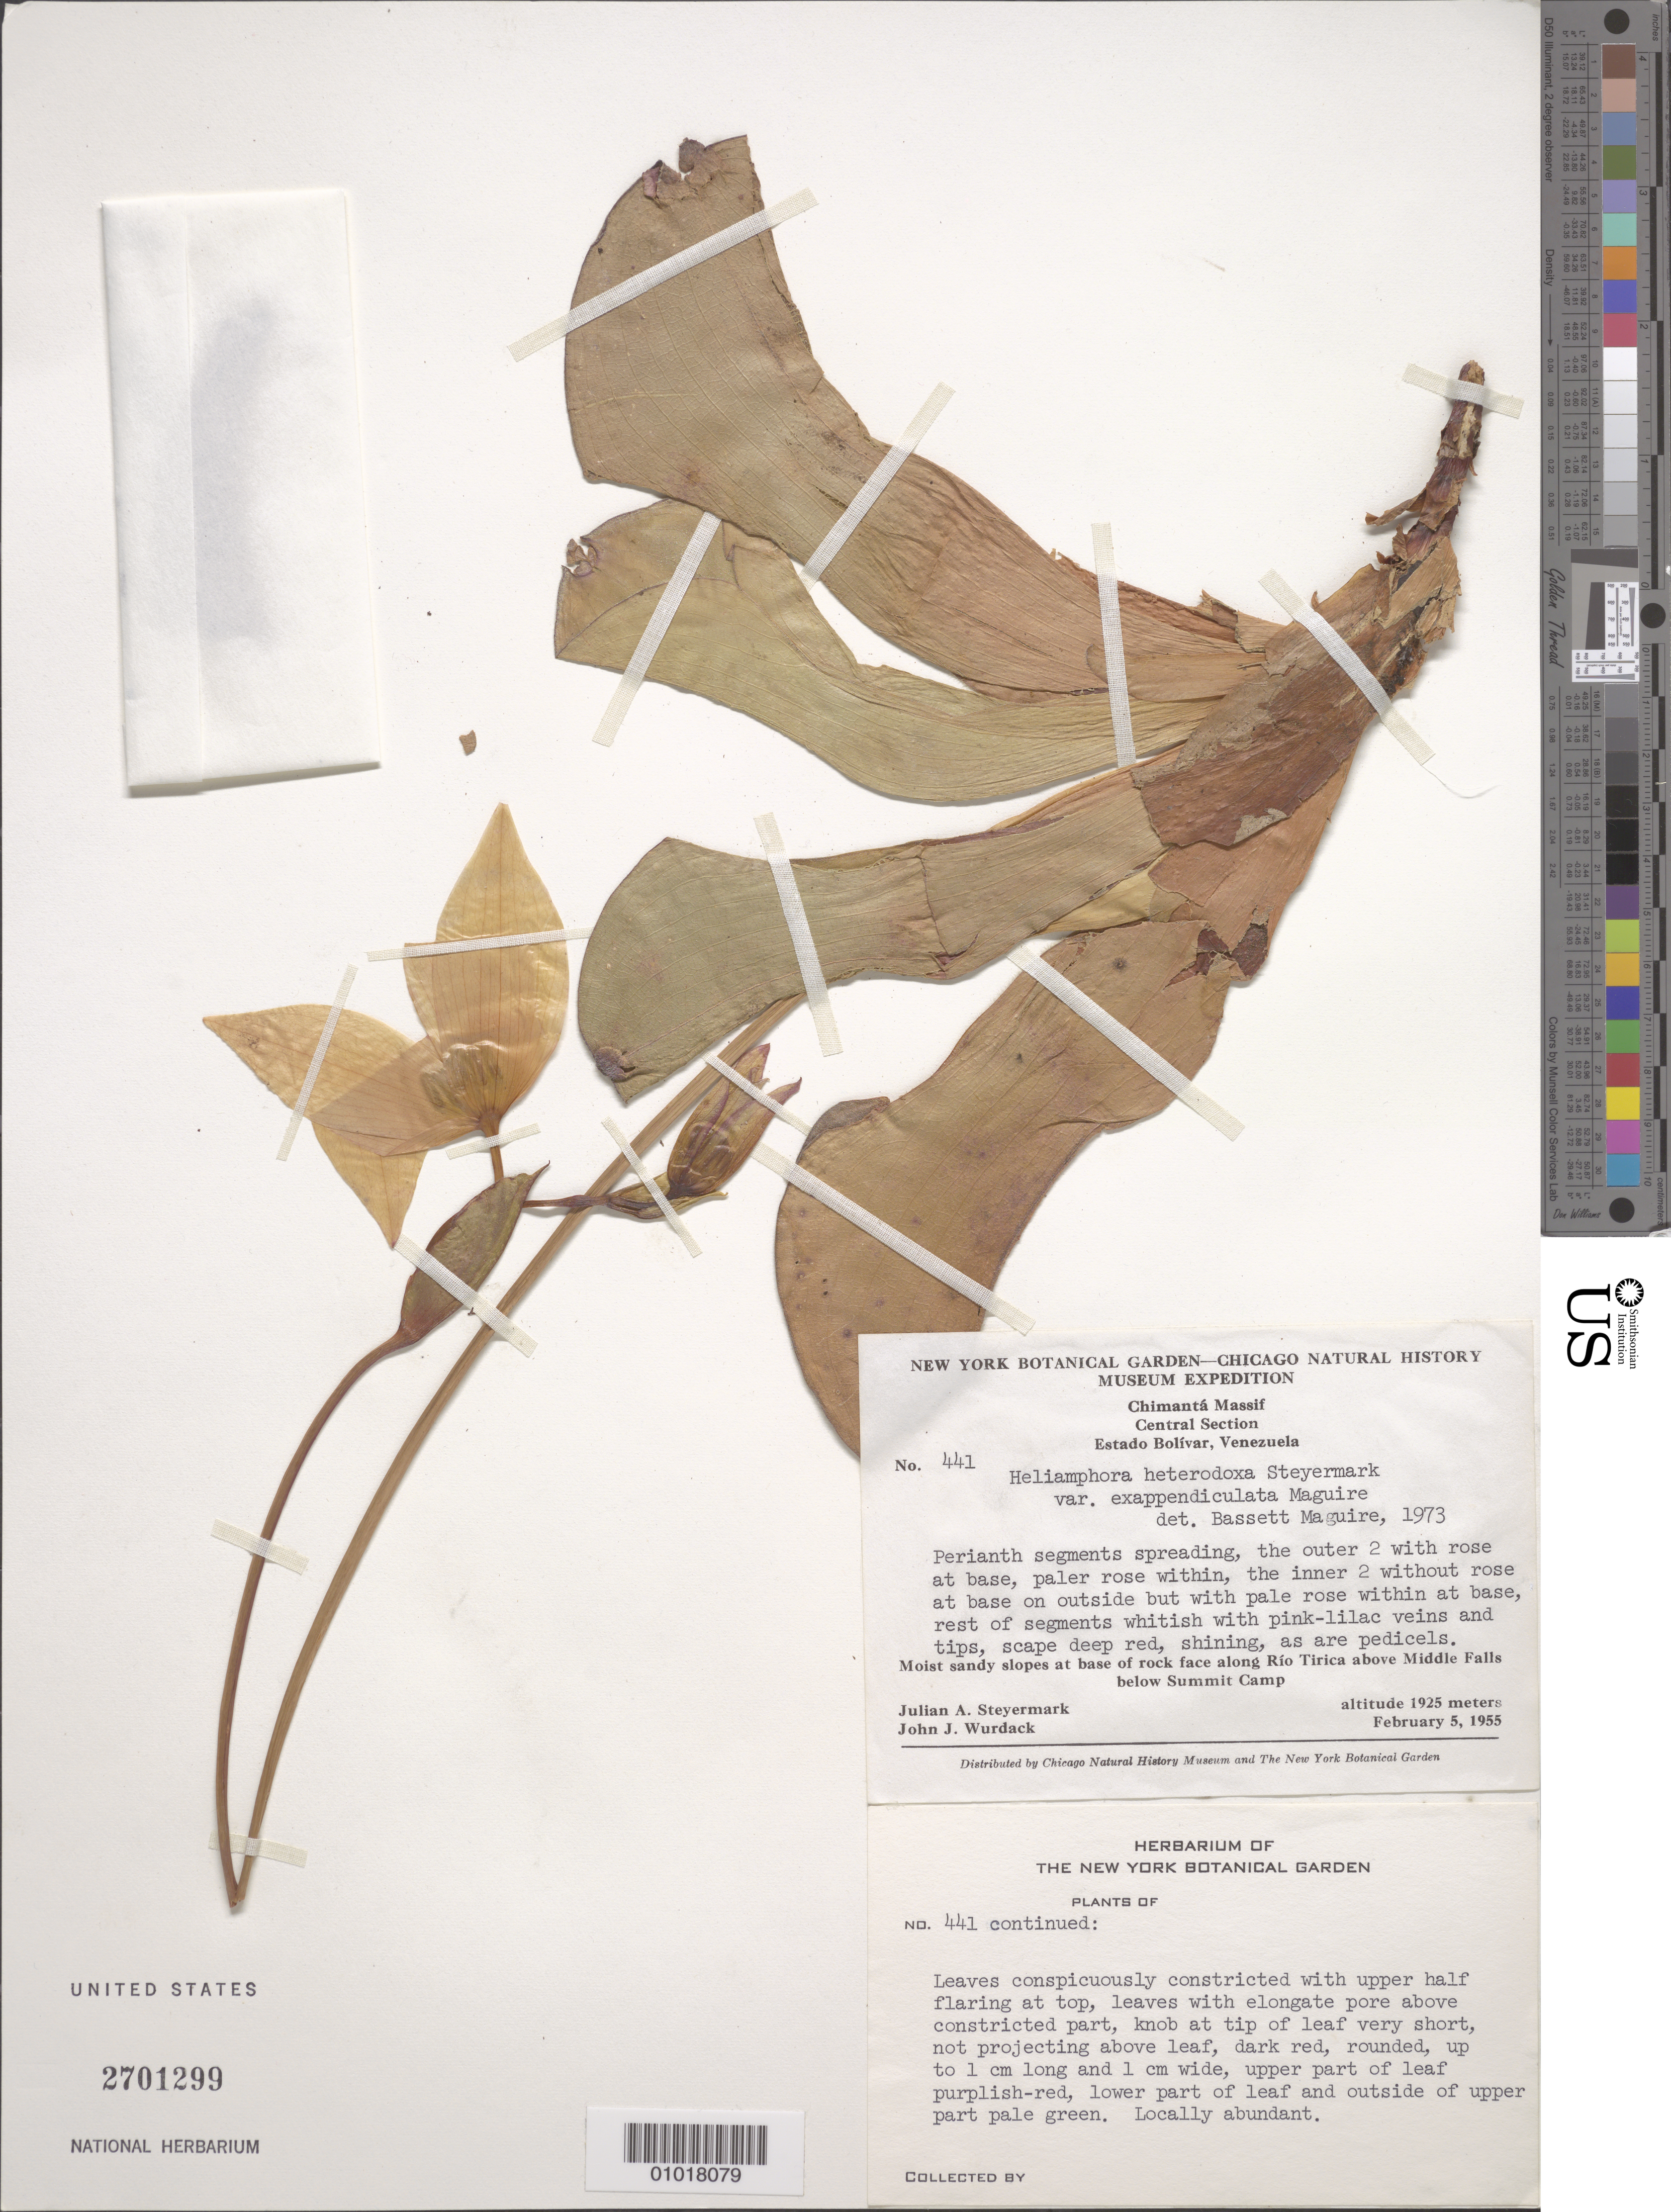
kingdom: Plantae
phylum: Tracheophyta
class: Magnoliopsida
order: Ericales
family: Sarraceniaceae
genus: Heliamphora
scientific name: Heliamphora heterodoxa var. exappendiculata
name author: Maguire & Steyerm.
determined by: Maguire, Bassett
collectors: J. Steyermark & J. J. Wurdack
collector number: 441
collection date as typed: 5-Feb-55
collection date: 1955-02-05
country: Venezuela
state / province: Bolívar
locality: Moist sandy slopes at base of rock face along Rio Tirica above Middle Falls below Summit Camp.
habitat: Moist sandy slopes at base of rock face.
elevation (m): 1925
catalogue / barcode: US 2701299